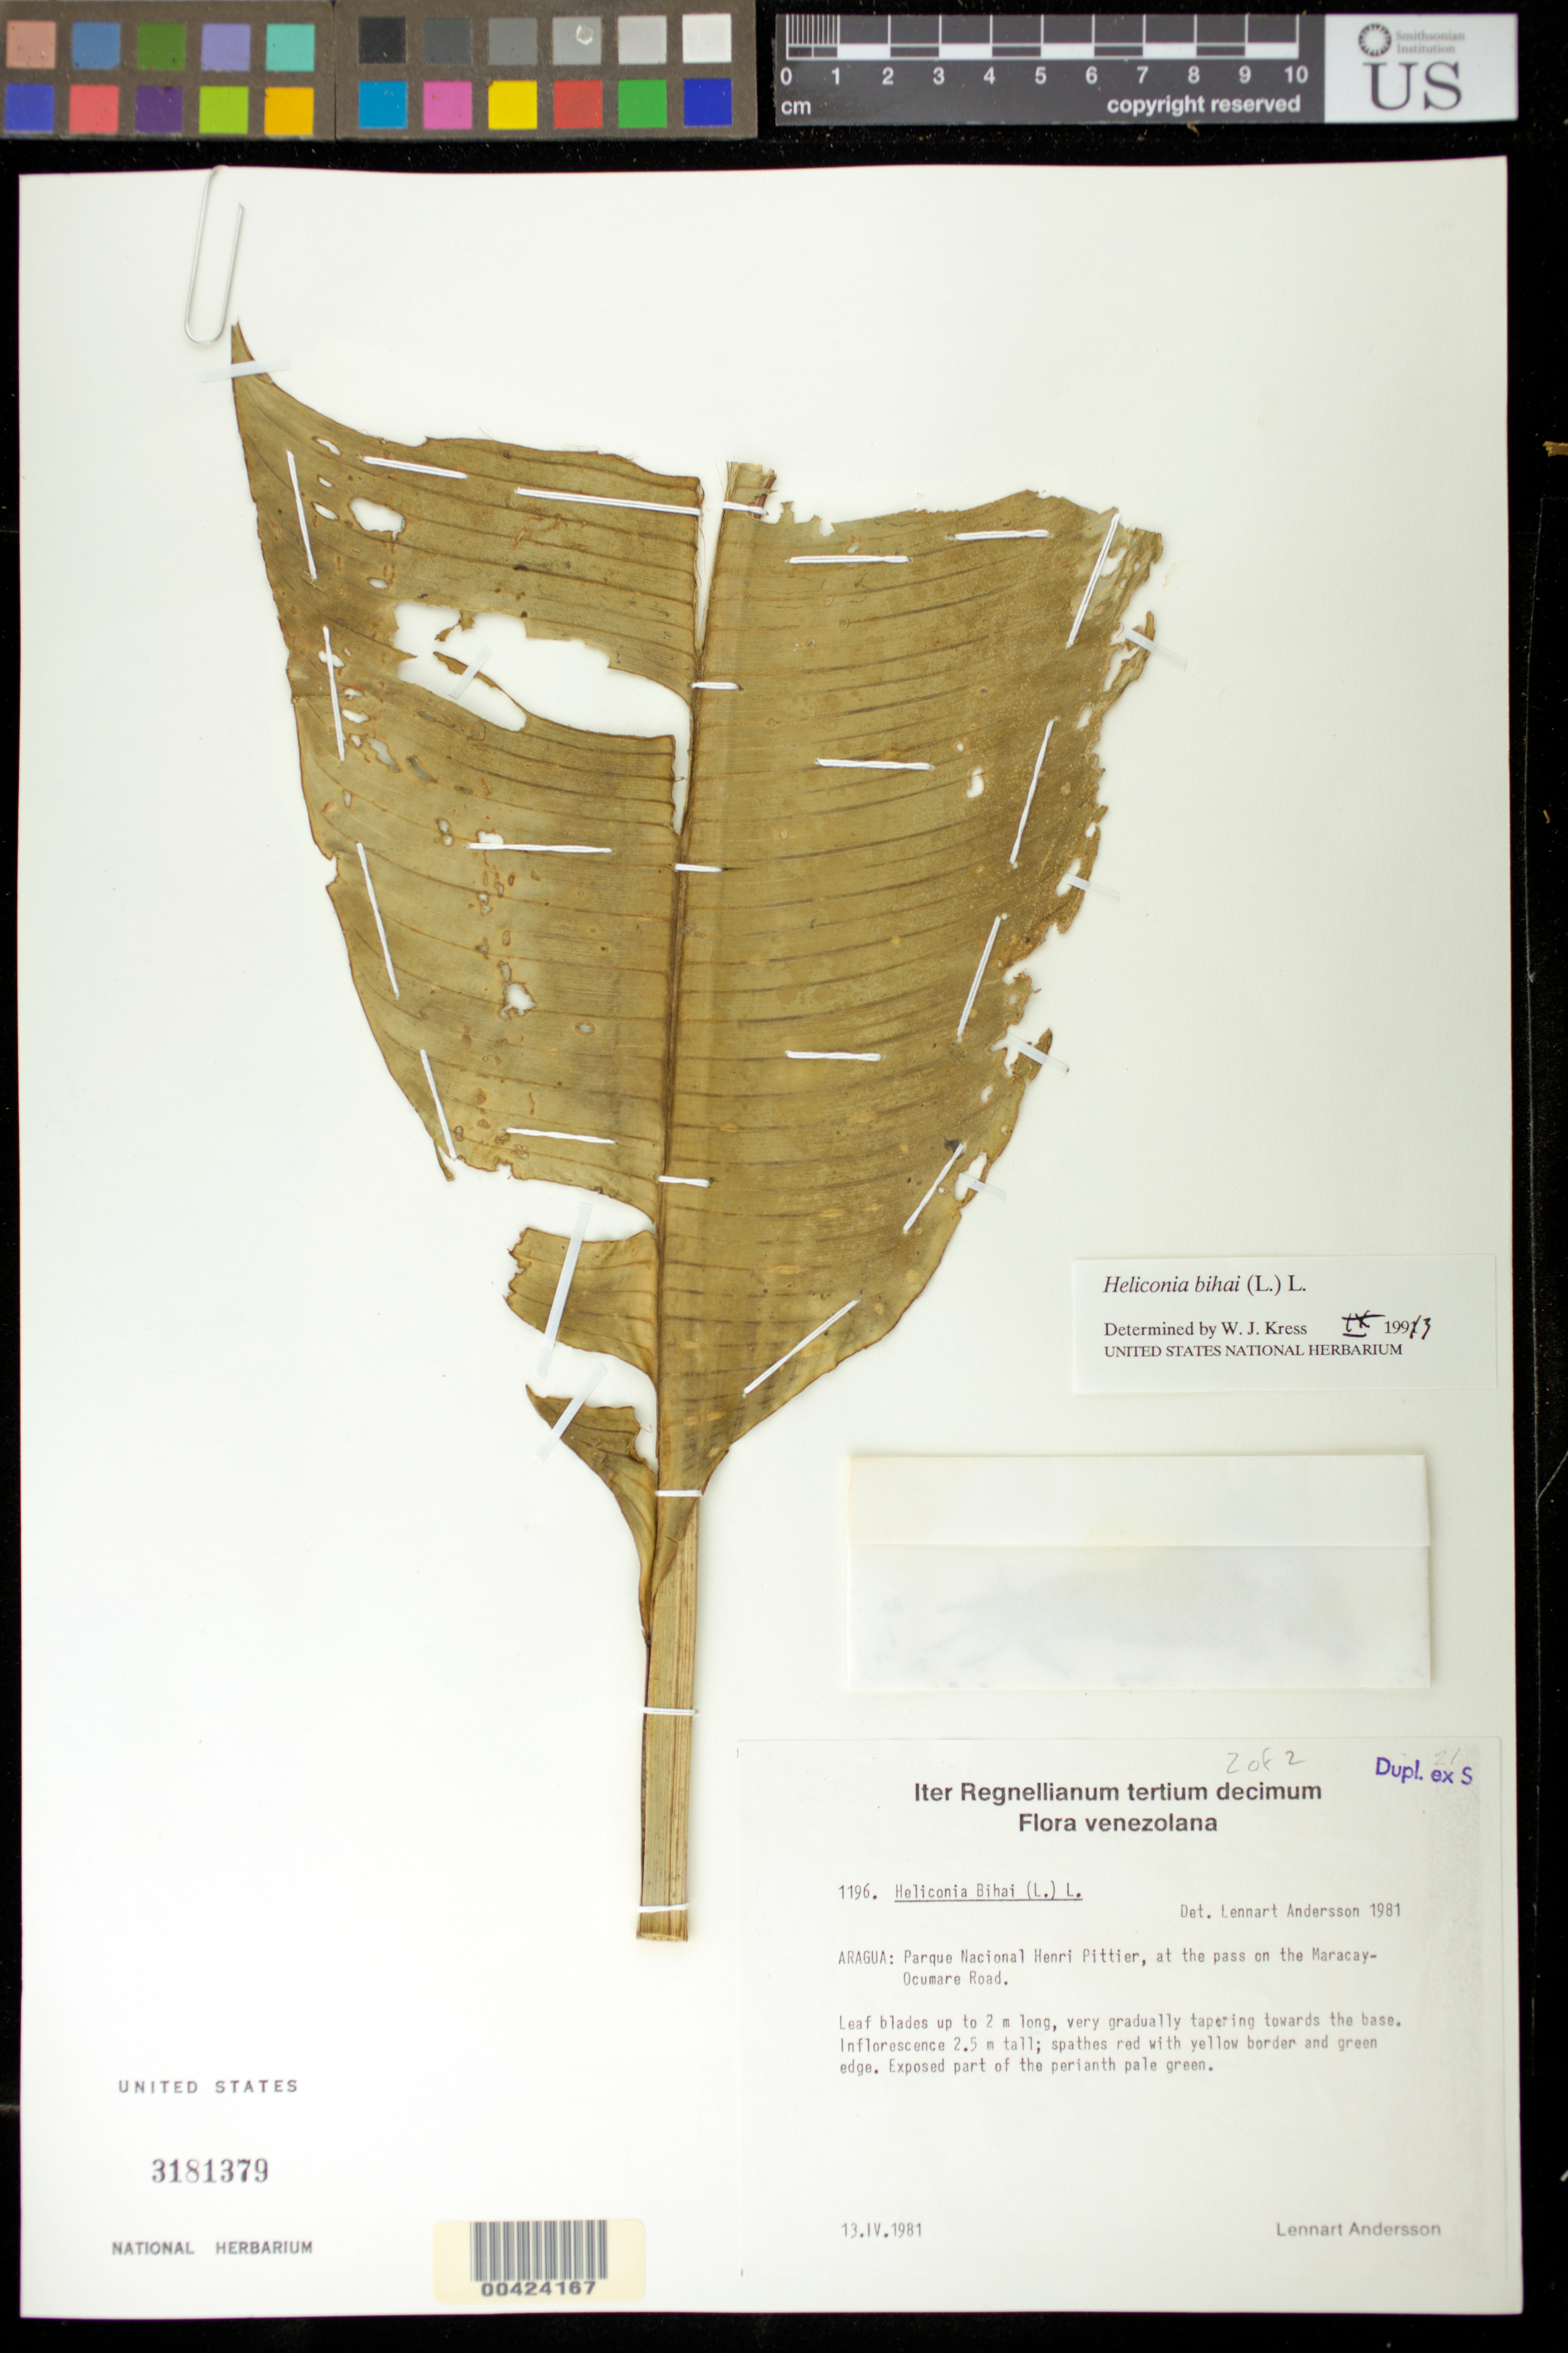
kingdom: Plantae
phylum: Tracheophyta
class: Liliopsida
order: Zingiberales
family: Heliconiaceae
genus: Heliconia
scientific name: Heliconia bihai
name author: (L.) L.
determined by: Kress, W. J., (US), Smithsonian Institution - National Museum of Natural History (UNITED STATES)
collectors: L. Andersson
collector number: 1196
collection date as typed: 13 Apr 1981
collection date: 1981-04-13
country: Venezuela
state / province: Aragua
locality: Maracay - ocumare road; at the pass on the; parque nacional henri pittier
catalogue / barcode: US 3181379